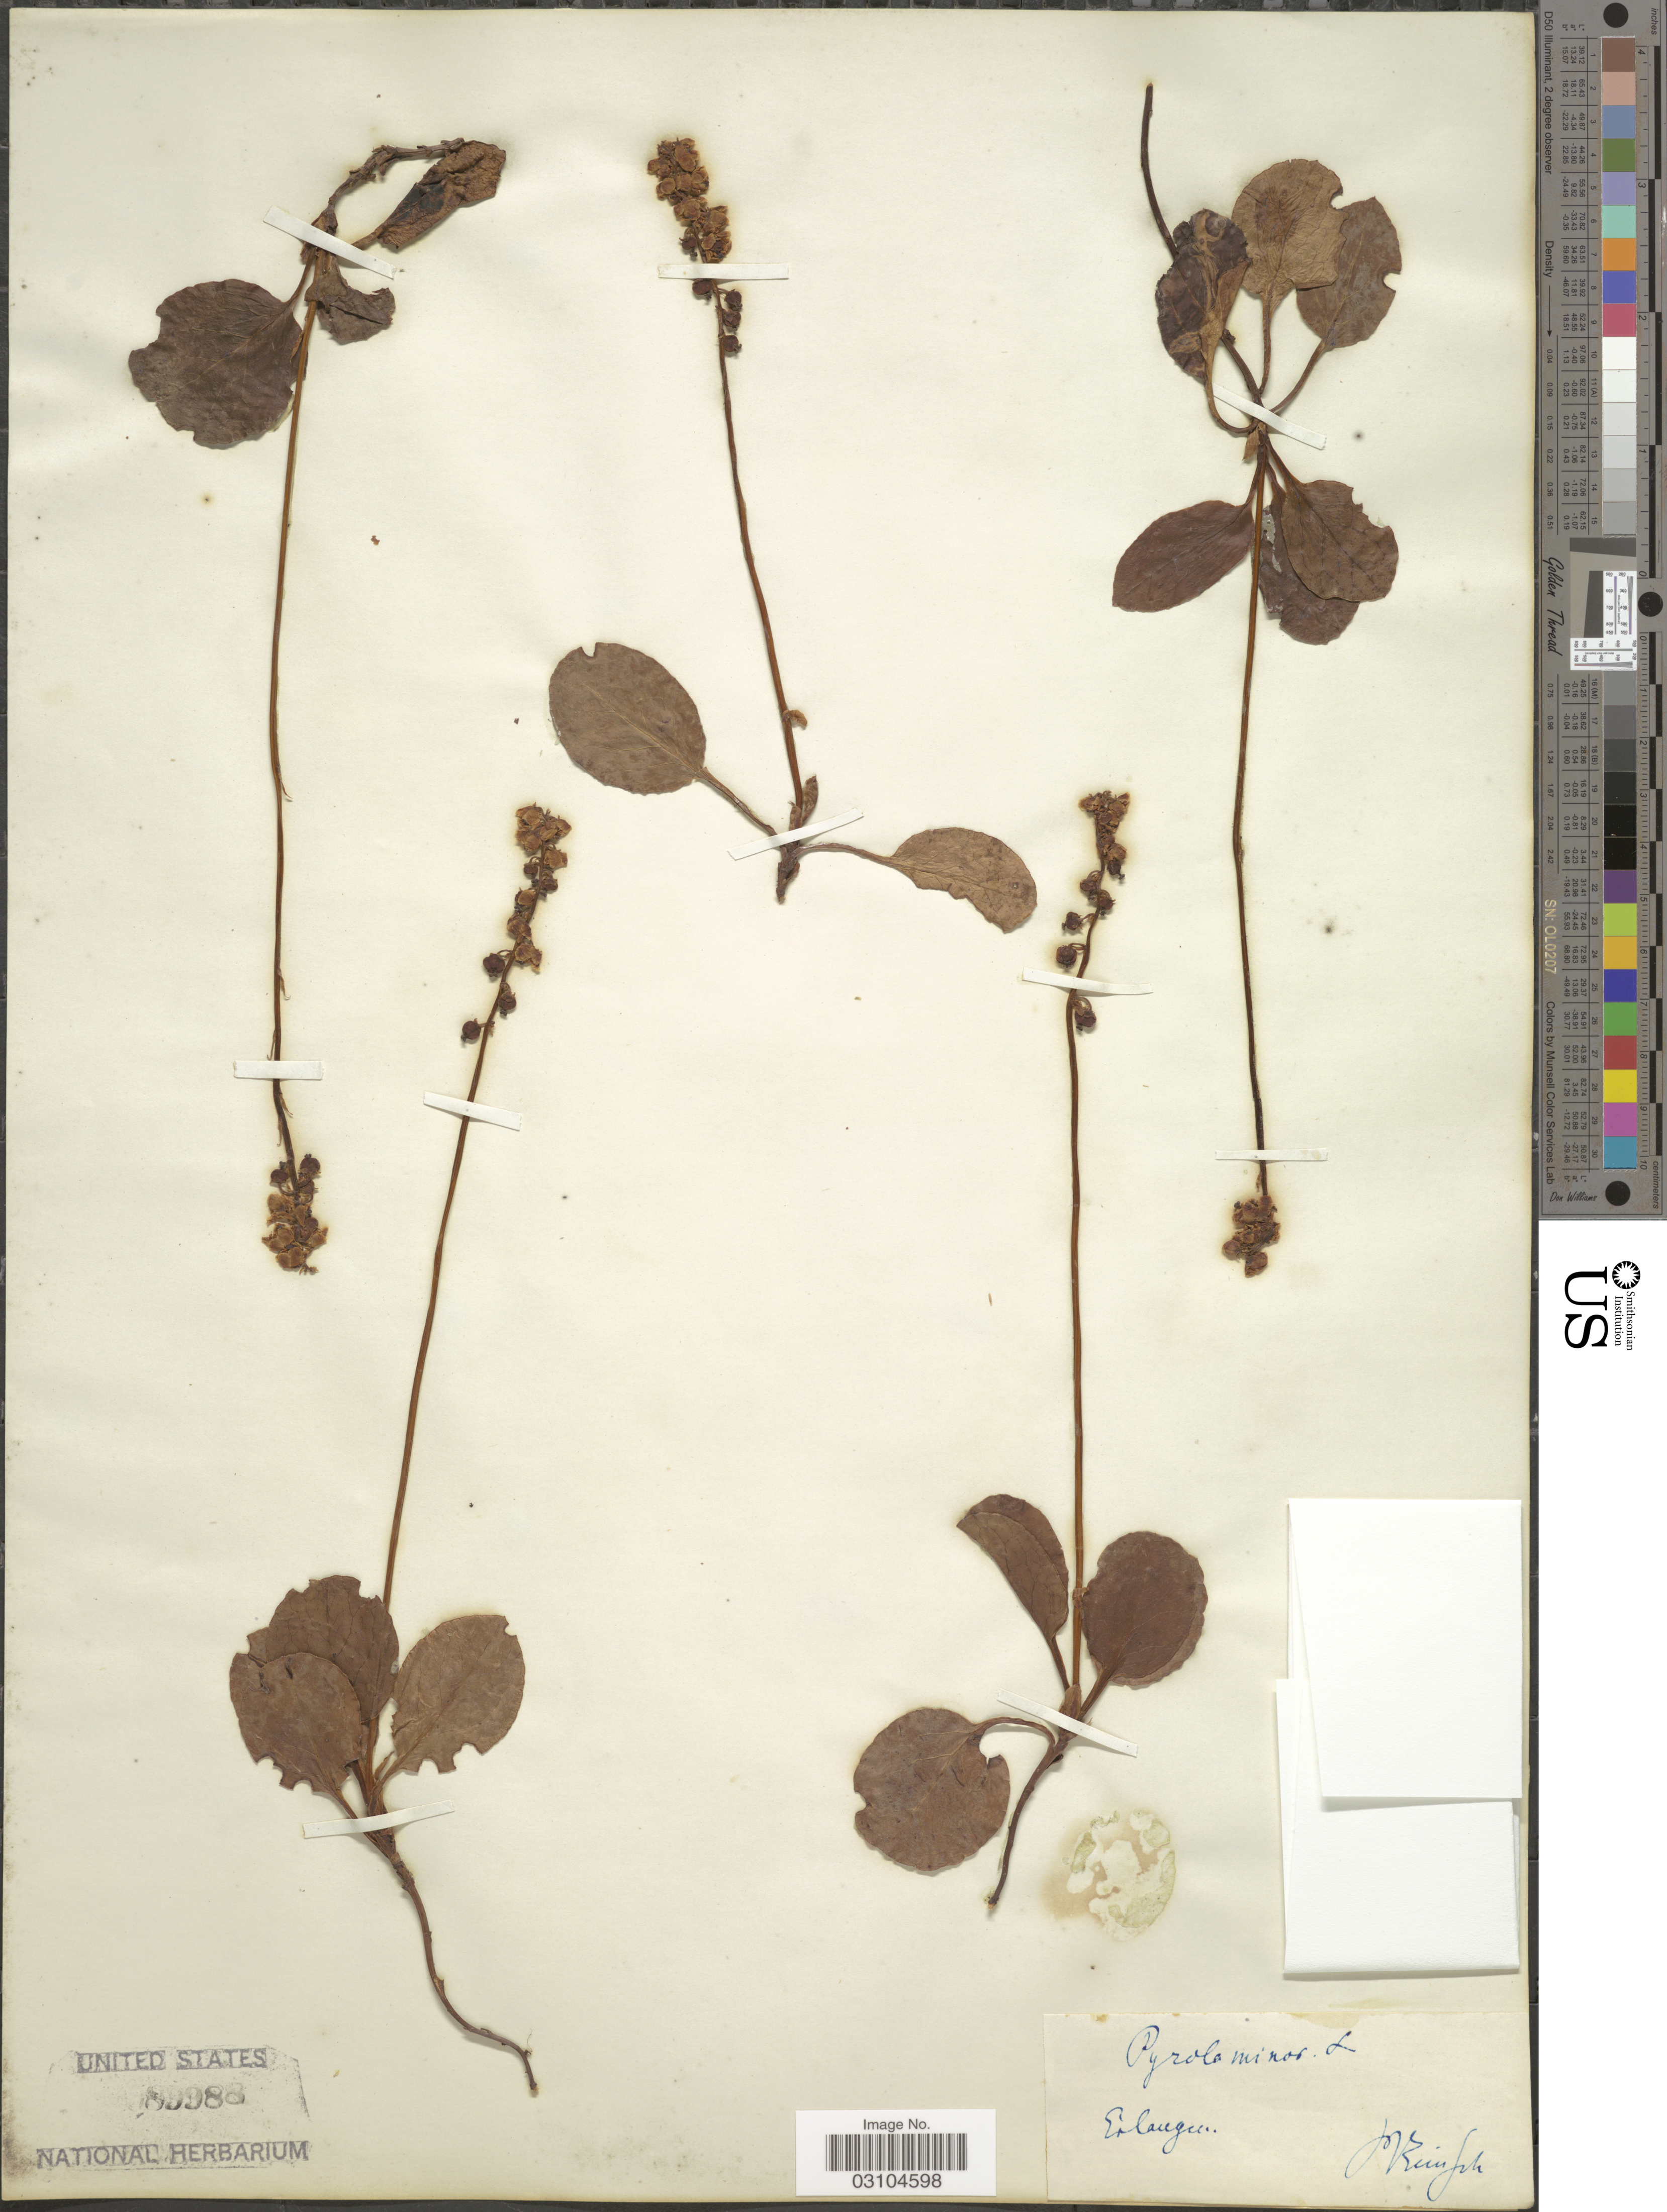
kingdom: Plantae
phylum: Tracheophyta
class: Magnoliopsida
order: Ericales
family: Ericaceae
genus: Pyrola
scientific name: Pyrola minor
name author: L.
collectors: P. Reinsch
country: Germany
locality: Erlangen.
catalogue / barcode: US 89988